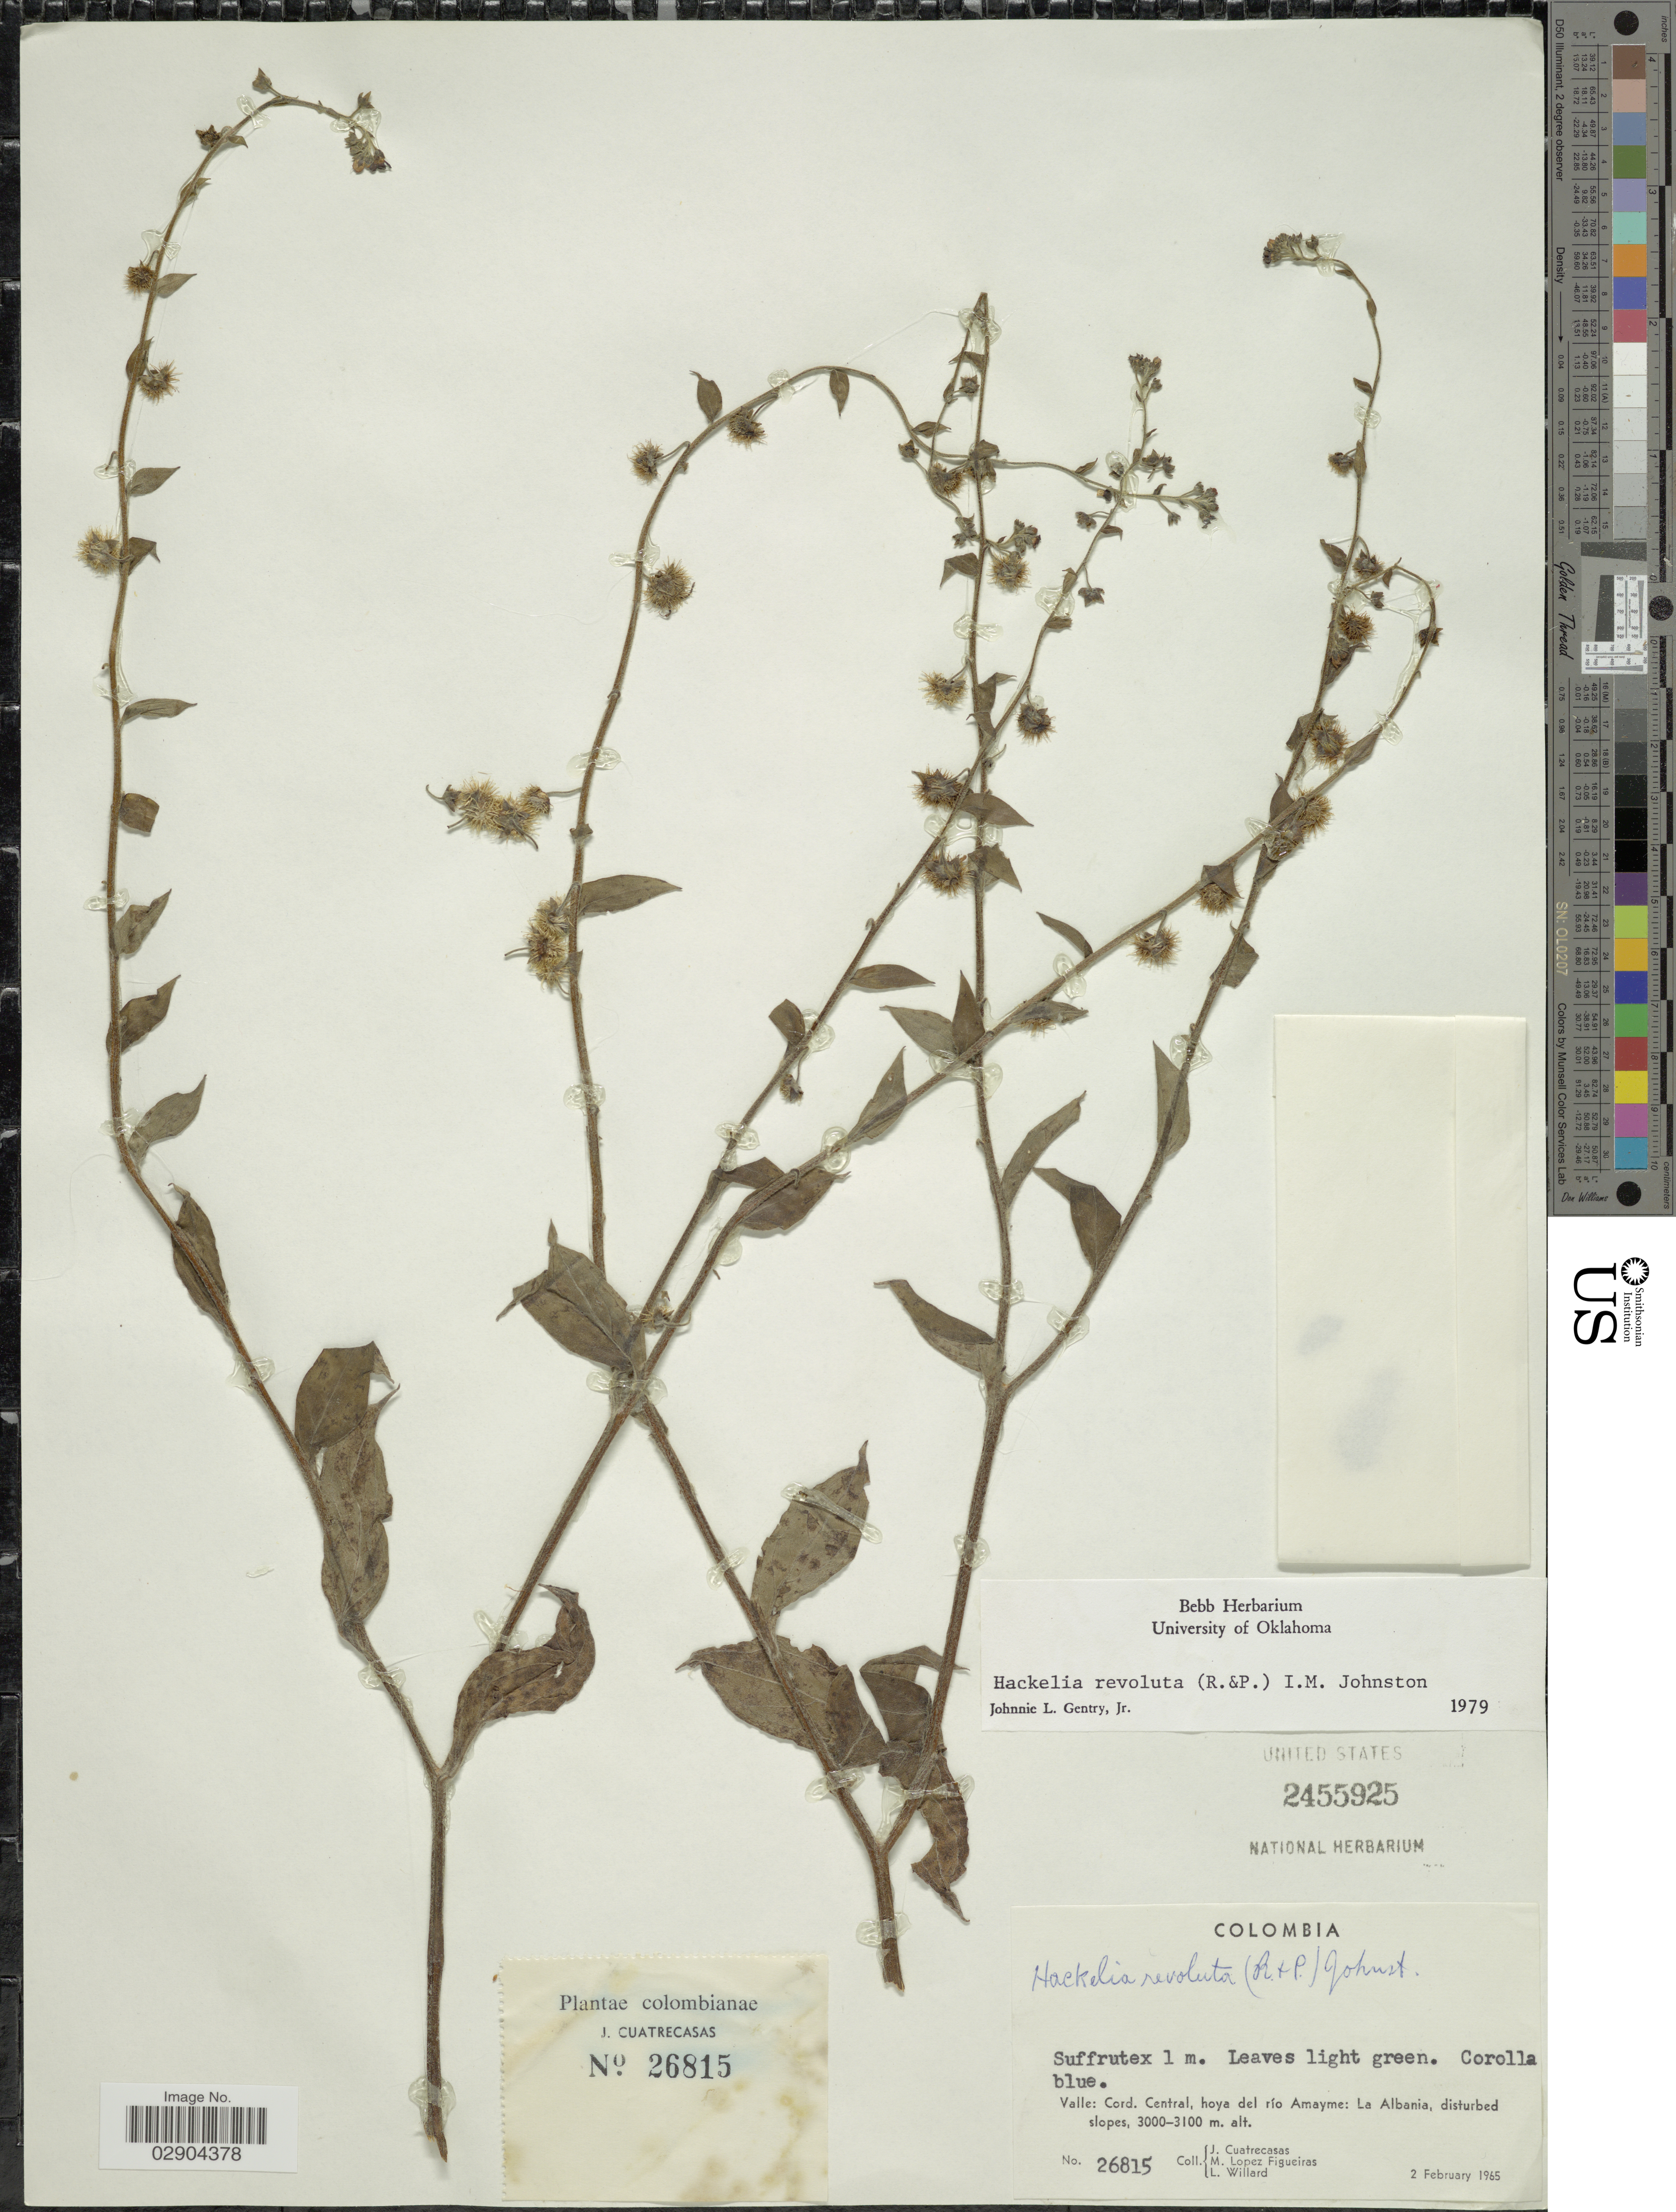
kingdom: Plantae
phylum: Tracheophyta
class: Magnoliopsida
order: Boraginales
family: Boraginaceae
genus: Hackelia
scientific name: Hackelia revoluta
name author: (Ruiz & Pav.) I.M. Johnst.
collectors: J. Cuatrecasas, M. López Figueiras & L. Willard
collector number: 26815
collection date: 1965-02-02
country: Colombia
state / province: Valle del Cauca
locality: Valle: Cord. Central, hoya del río Amayme: La Albania.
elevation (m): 3000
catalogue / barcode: US 2455925